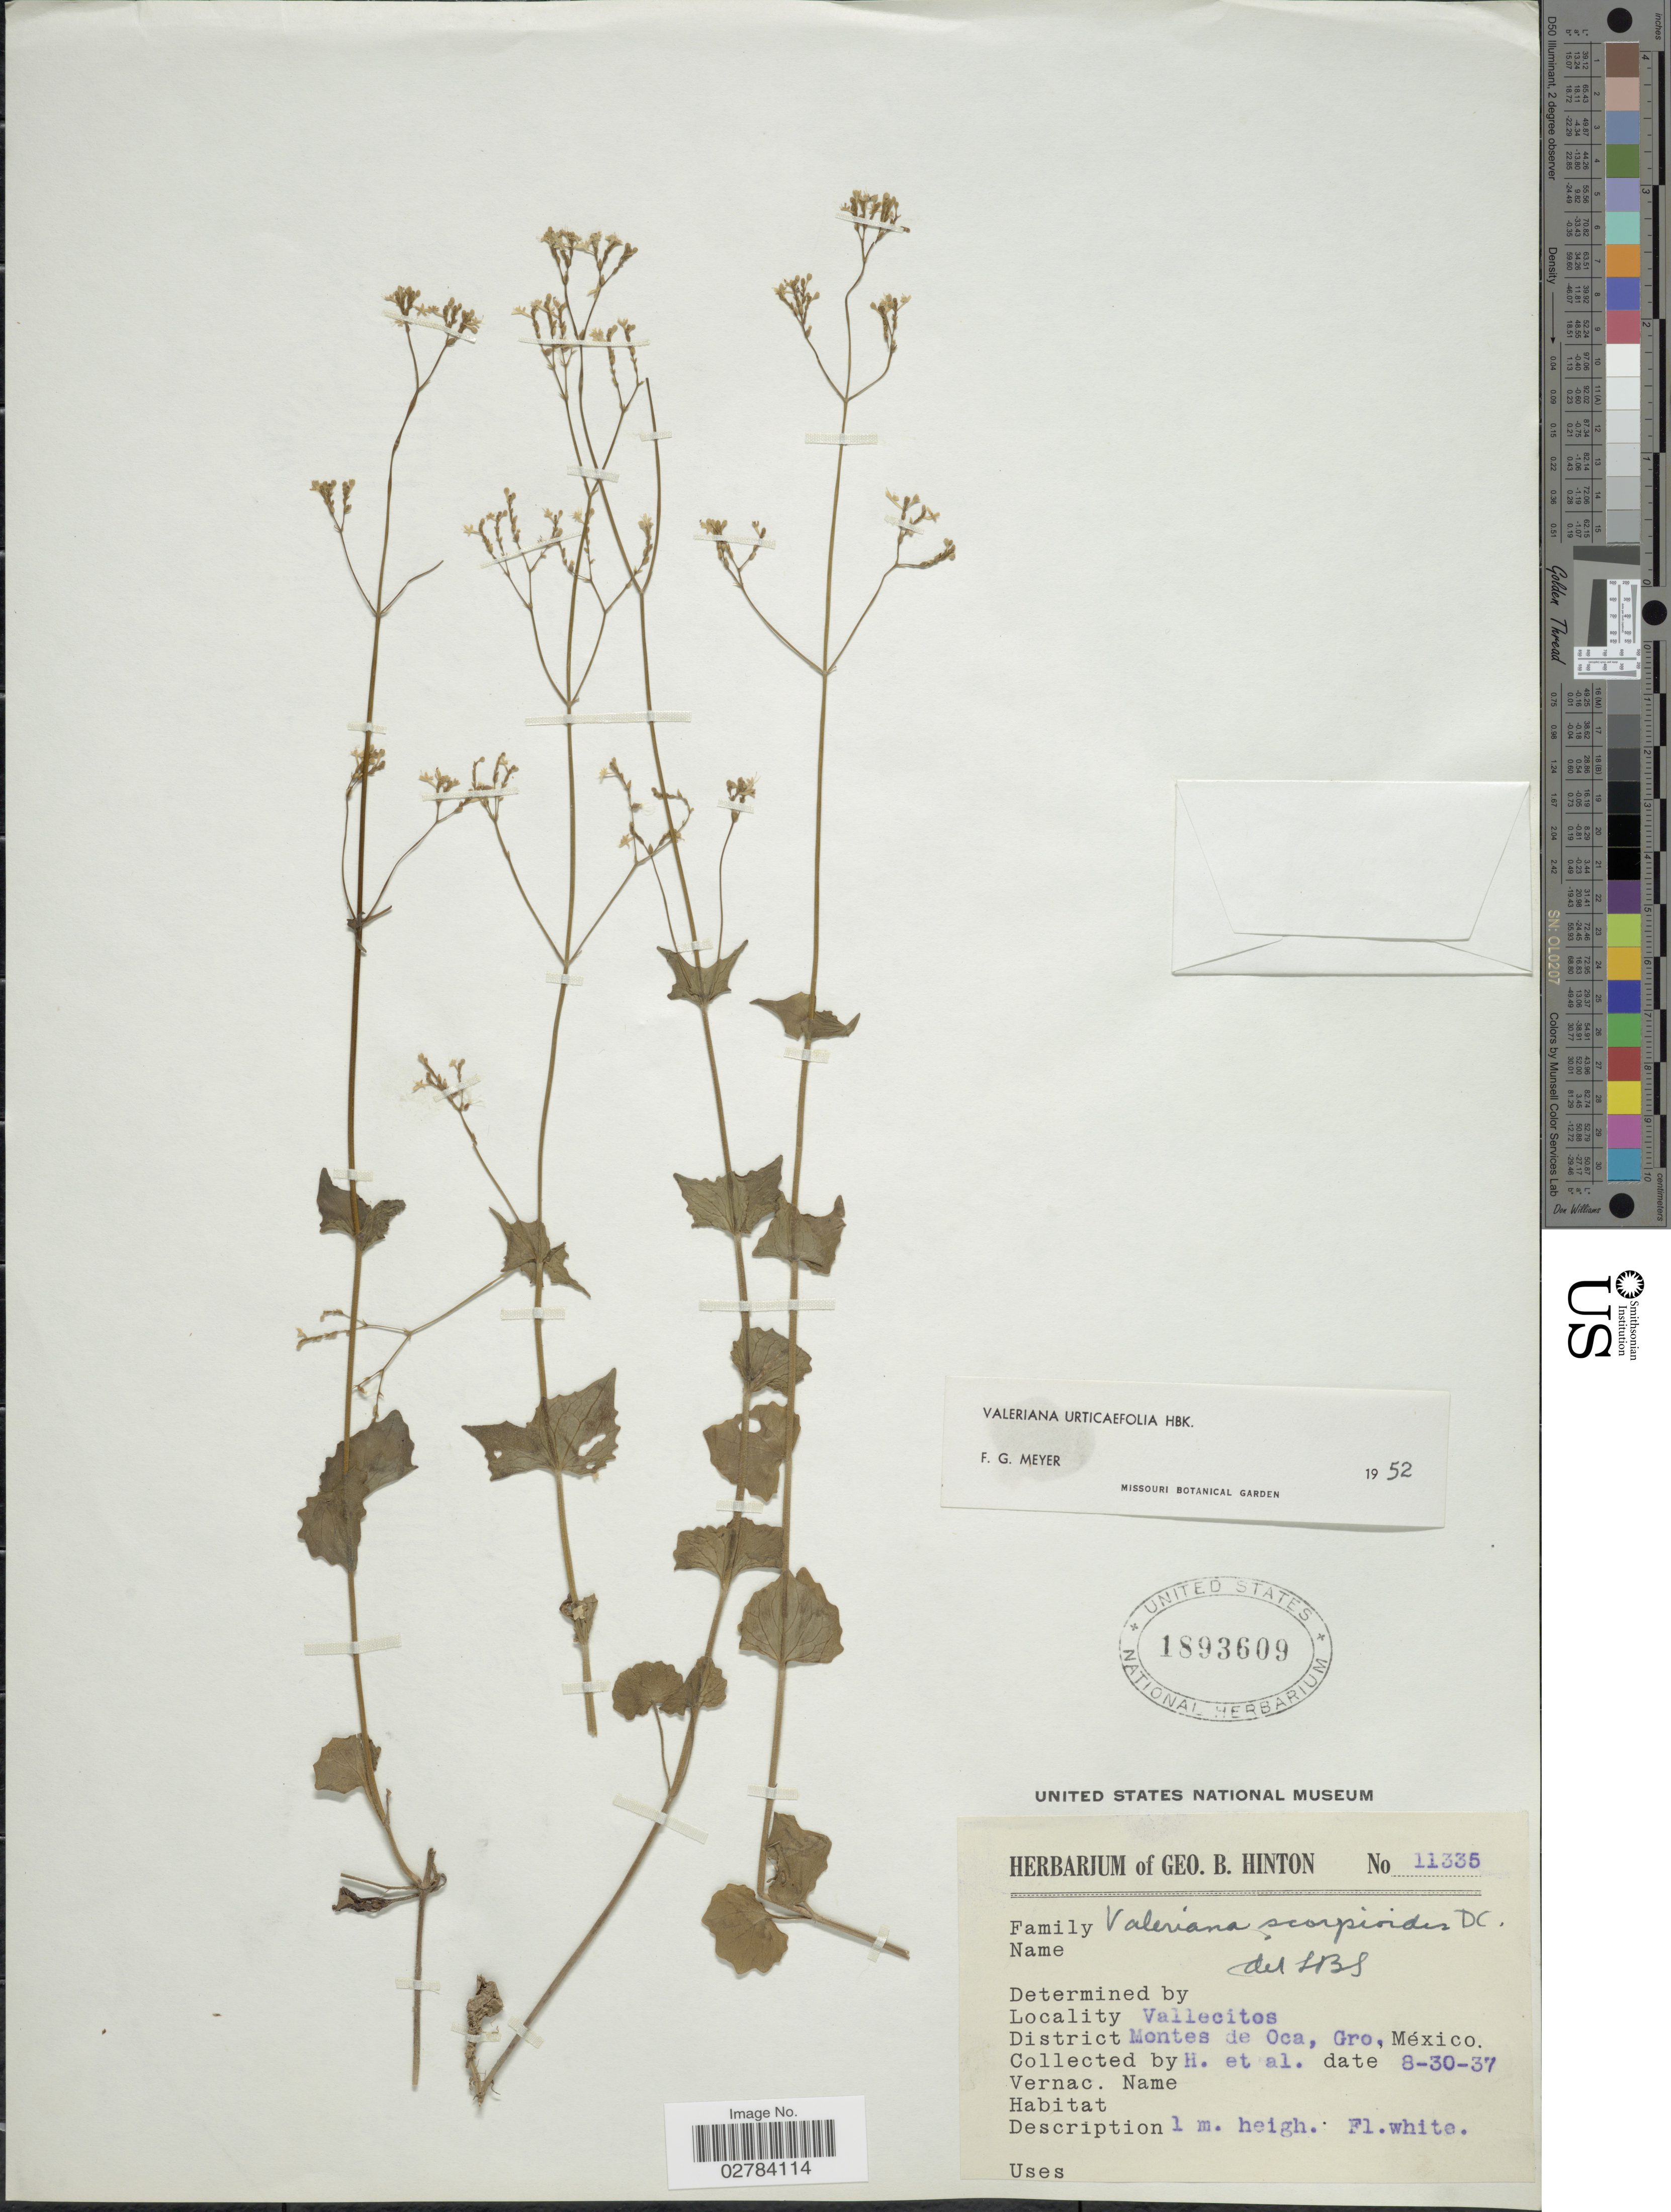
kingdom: Plantae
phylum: Tracheophyta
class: Magnoliopsida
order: Dipsacales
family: Caprifoliaceae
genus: Valeriana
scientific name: Valeriana urticaefolia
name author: Kunth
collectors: G. B. Hinton & et al.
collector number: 11335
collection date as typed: Transcribed d/m/y: 30/8/37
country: Mexico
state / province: Guerrero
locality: Vallecitos, District Montes de Oca.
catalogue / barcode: US 1893609